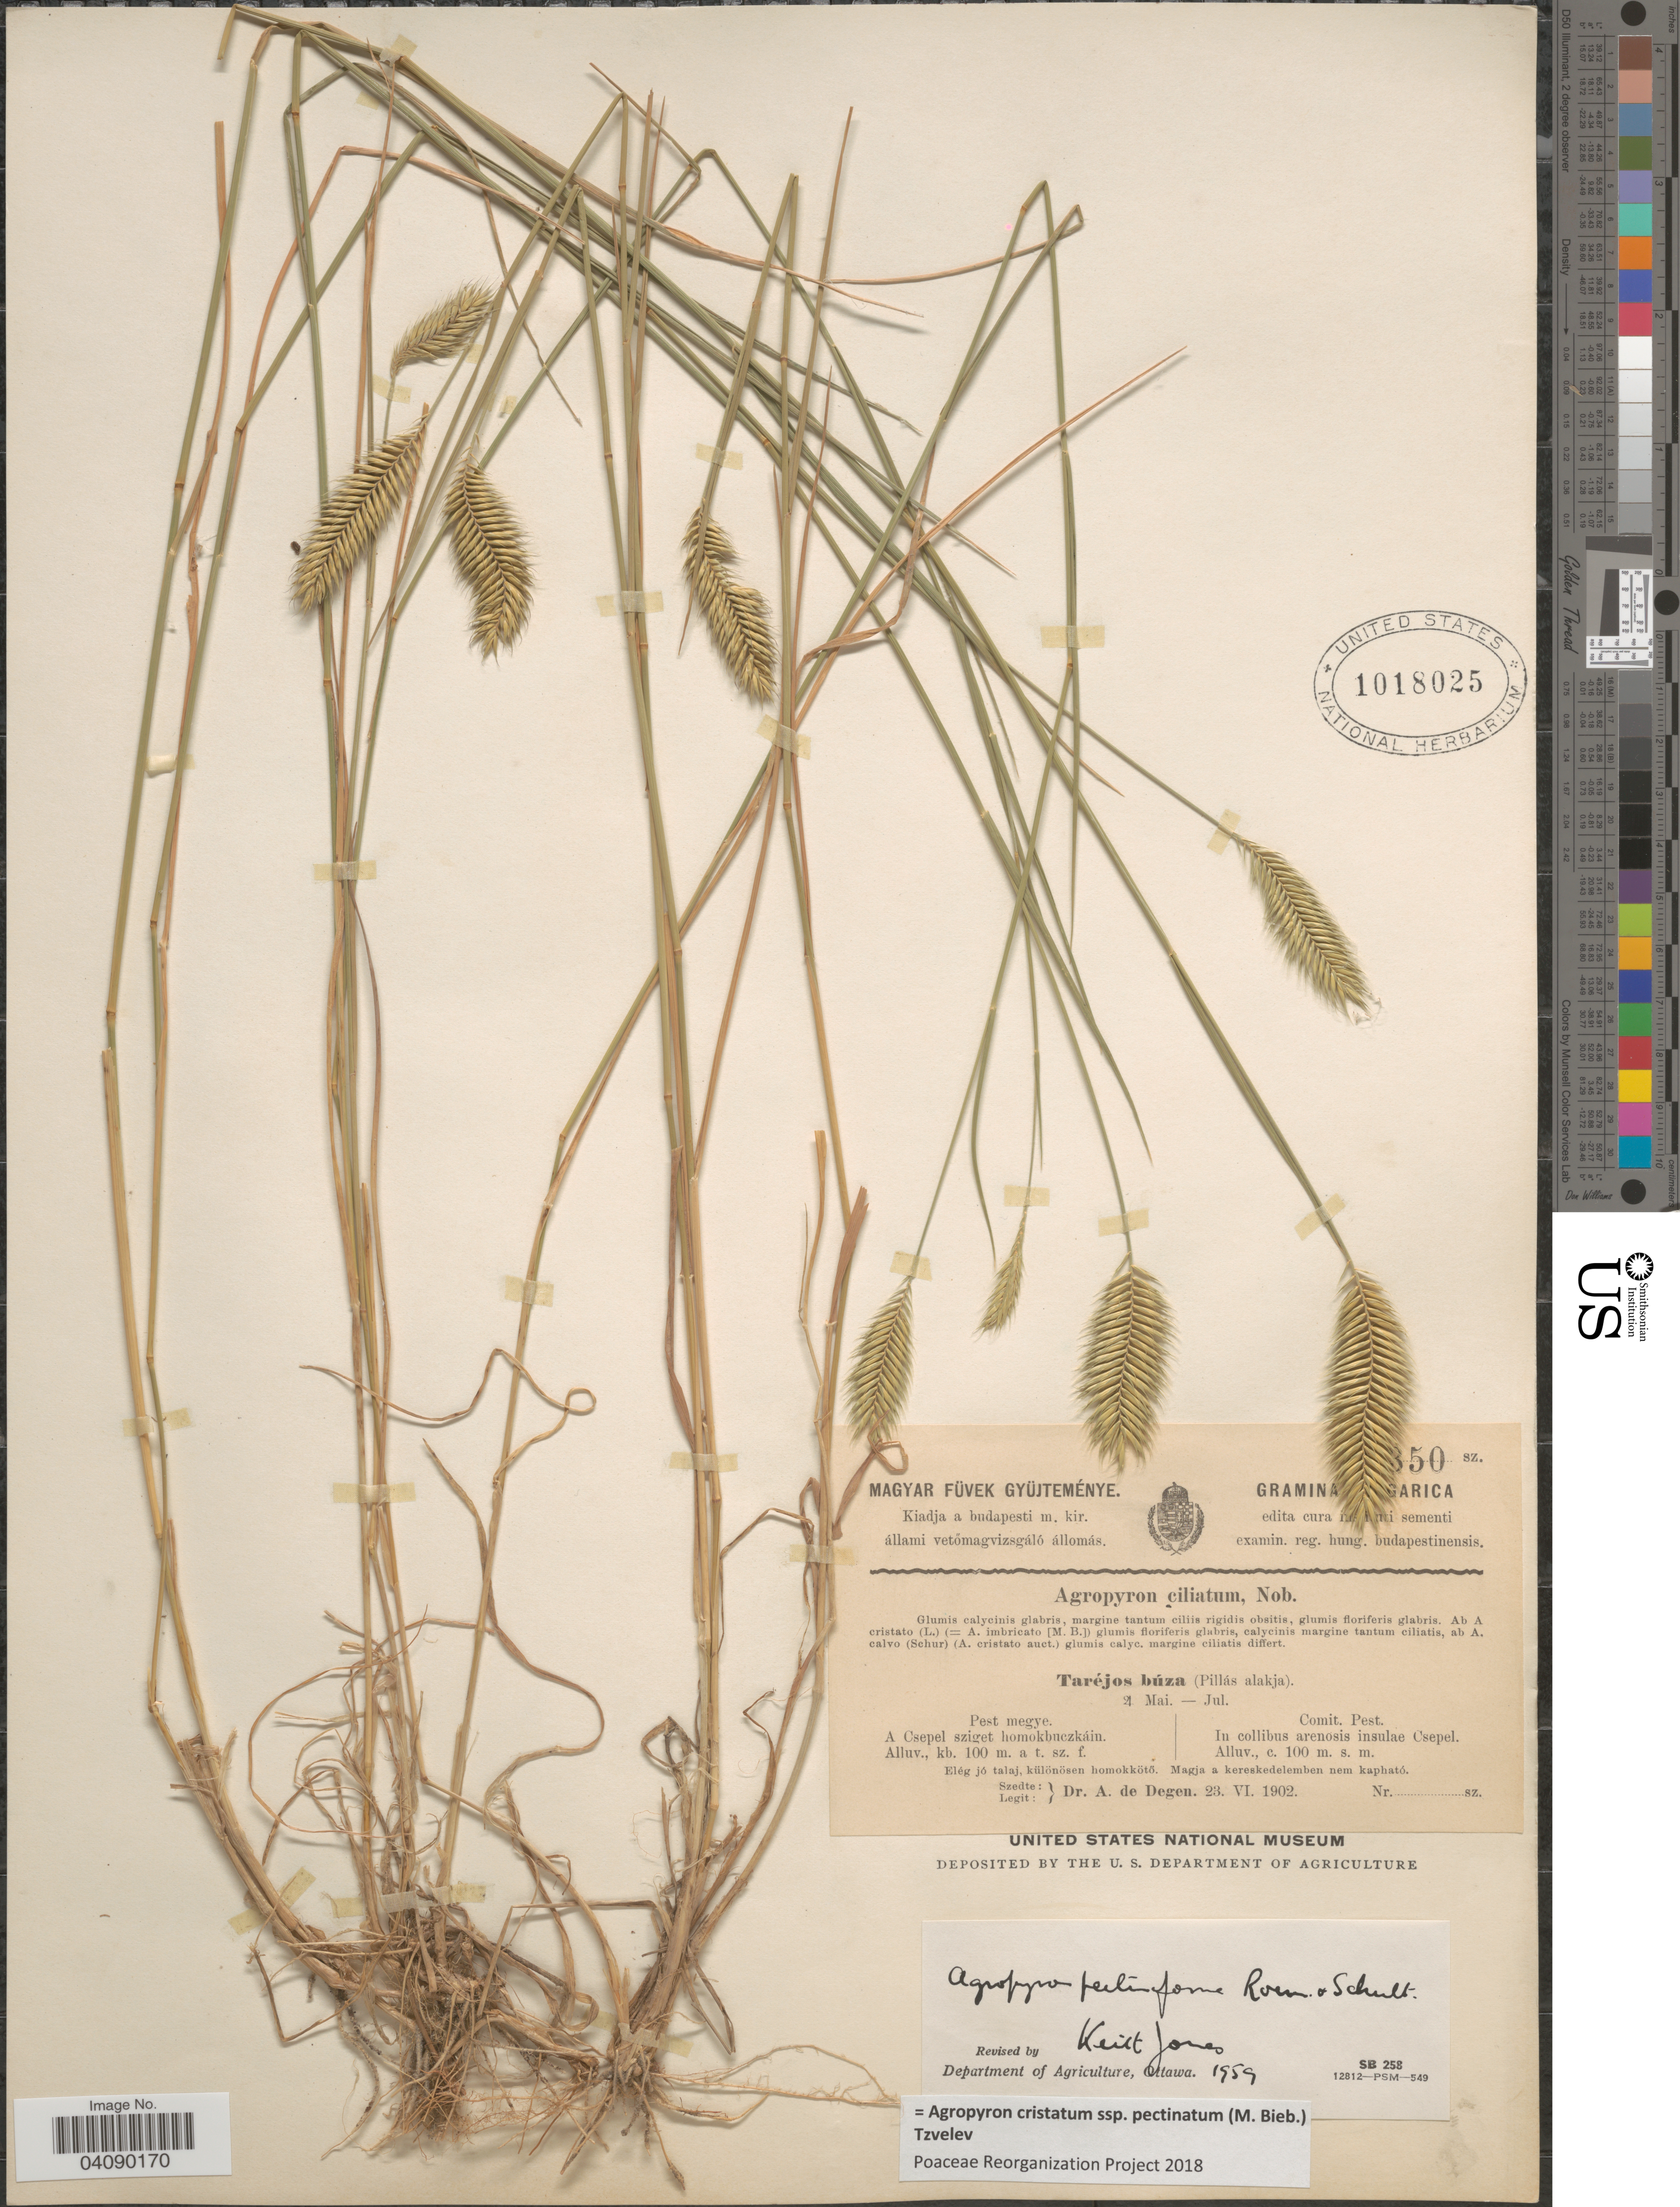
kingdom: Plantae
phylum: Tracheophyta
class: Liliopsida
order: Poales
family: Poaceae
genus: Agropyron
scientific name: Agropyron cristatum subsp. pectinatum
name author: (M. Bieb.) Tzvelev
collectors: A. Degen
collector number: !350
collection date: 1902-06-23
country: Hungary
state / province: Pest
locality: Hungarica. Comit. Pest. In collibus arenosis insulae Csepel. Alluv.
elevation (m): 100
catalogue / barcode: US 1018025